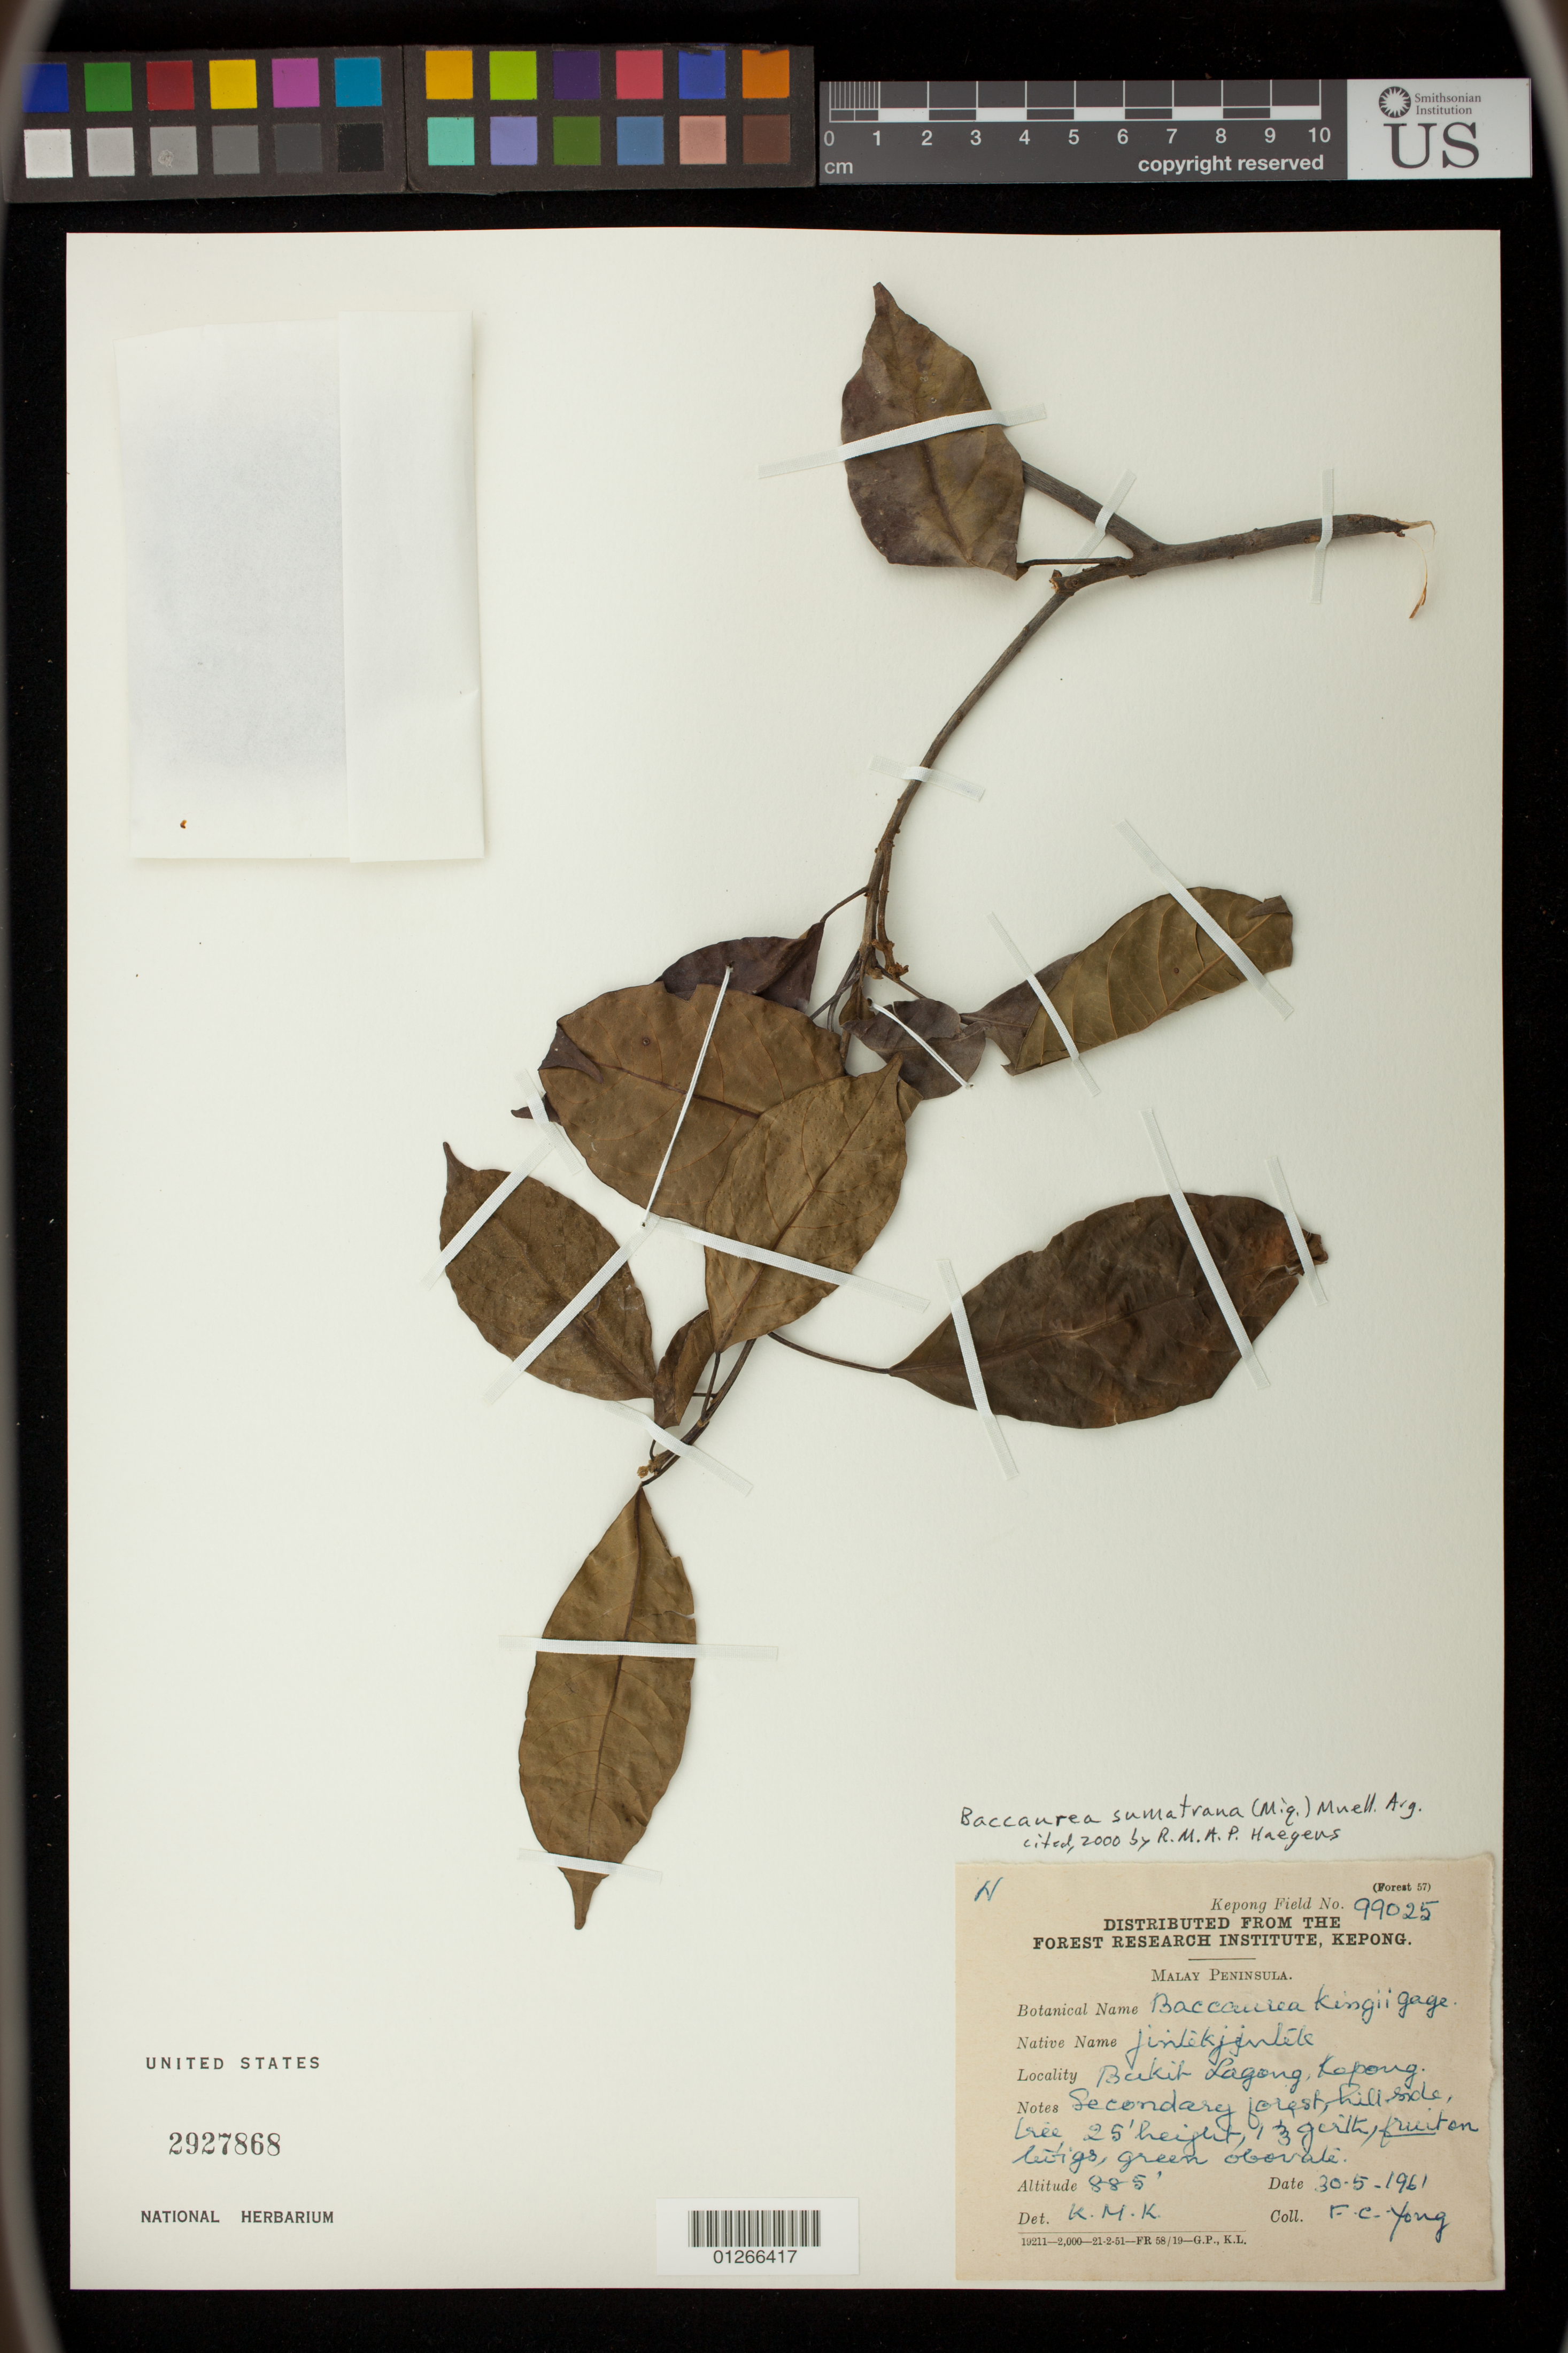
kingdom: Plantae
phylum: Tracheophyta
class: Magnoliopsida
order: Malpighiales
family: Phyllanthaceae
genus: Baccaurea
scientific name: Baccaurea sumatrana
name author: (Miq.) Müll. Arg.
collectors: F. Yong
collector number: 99025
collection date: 1961-05-30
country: Malaysia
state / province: Selangor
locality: Bukit Lagong, Kepong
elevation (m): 270